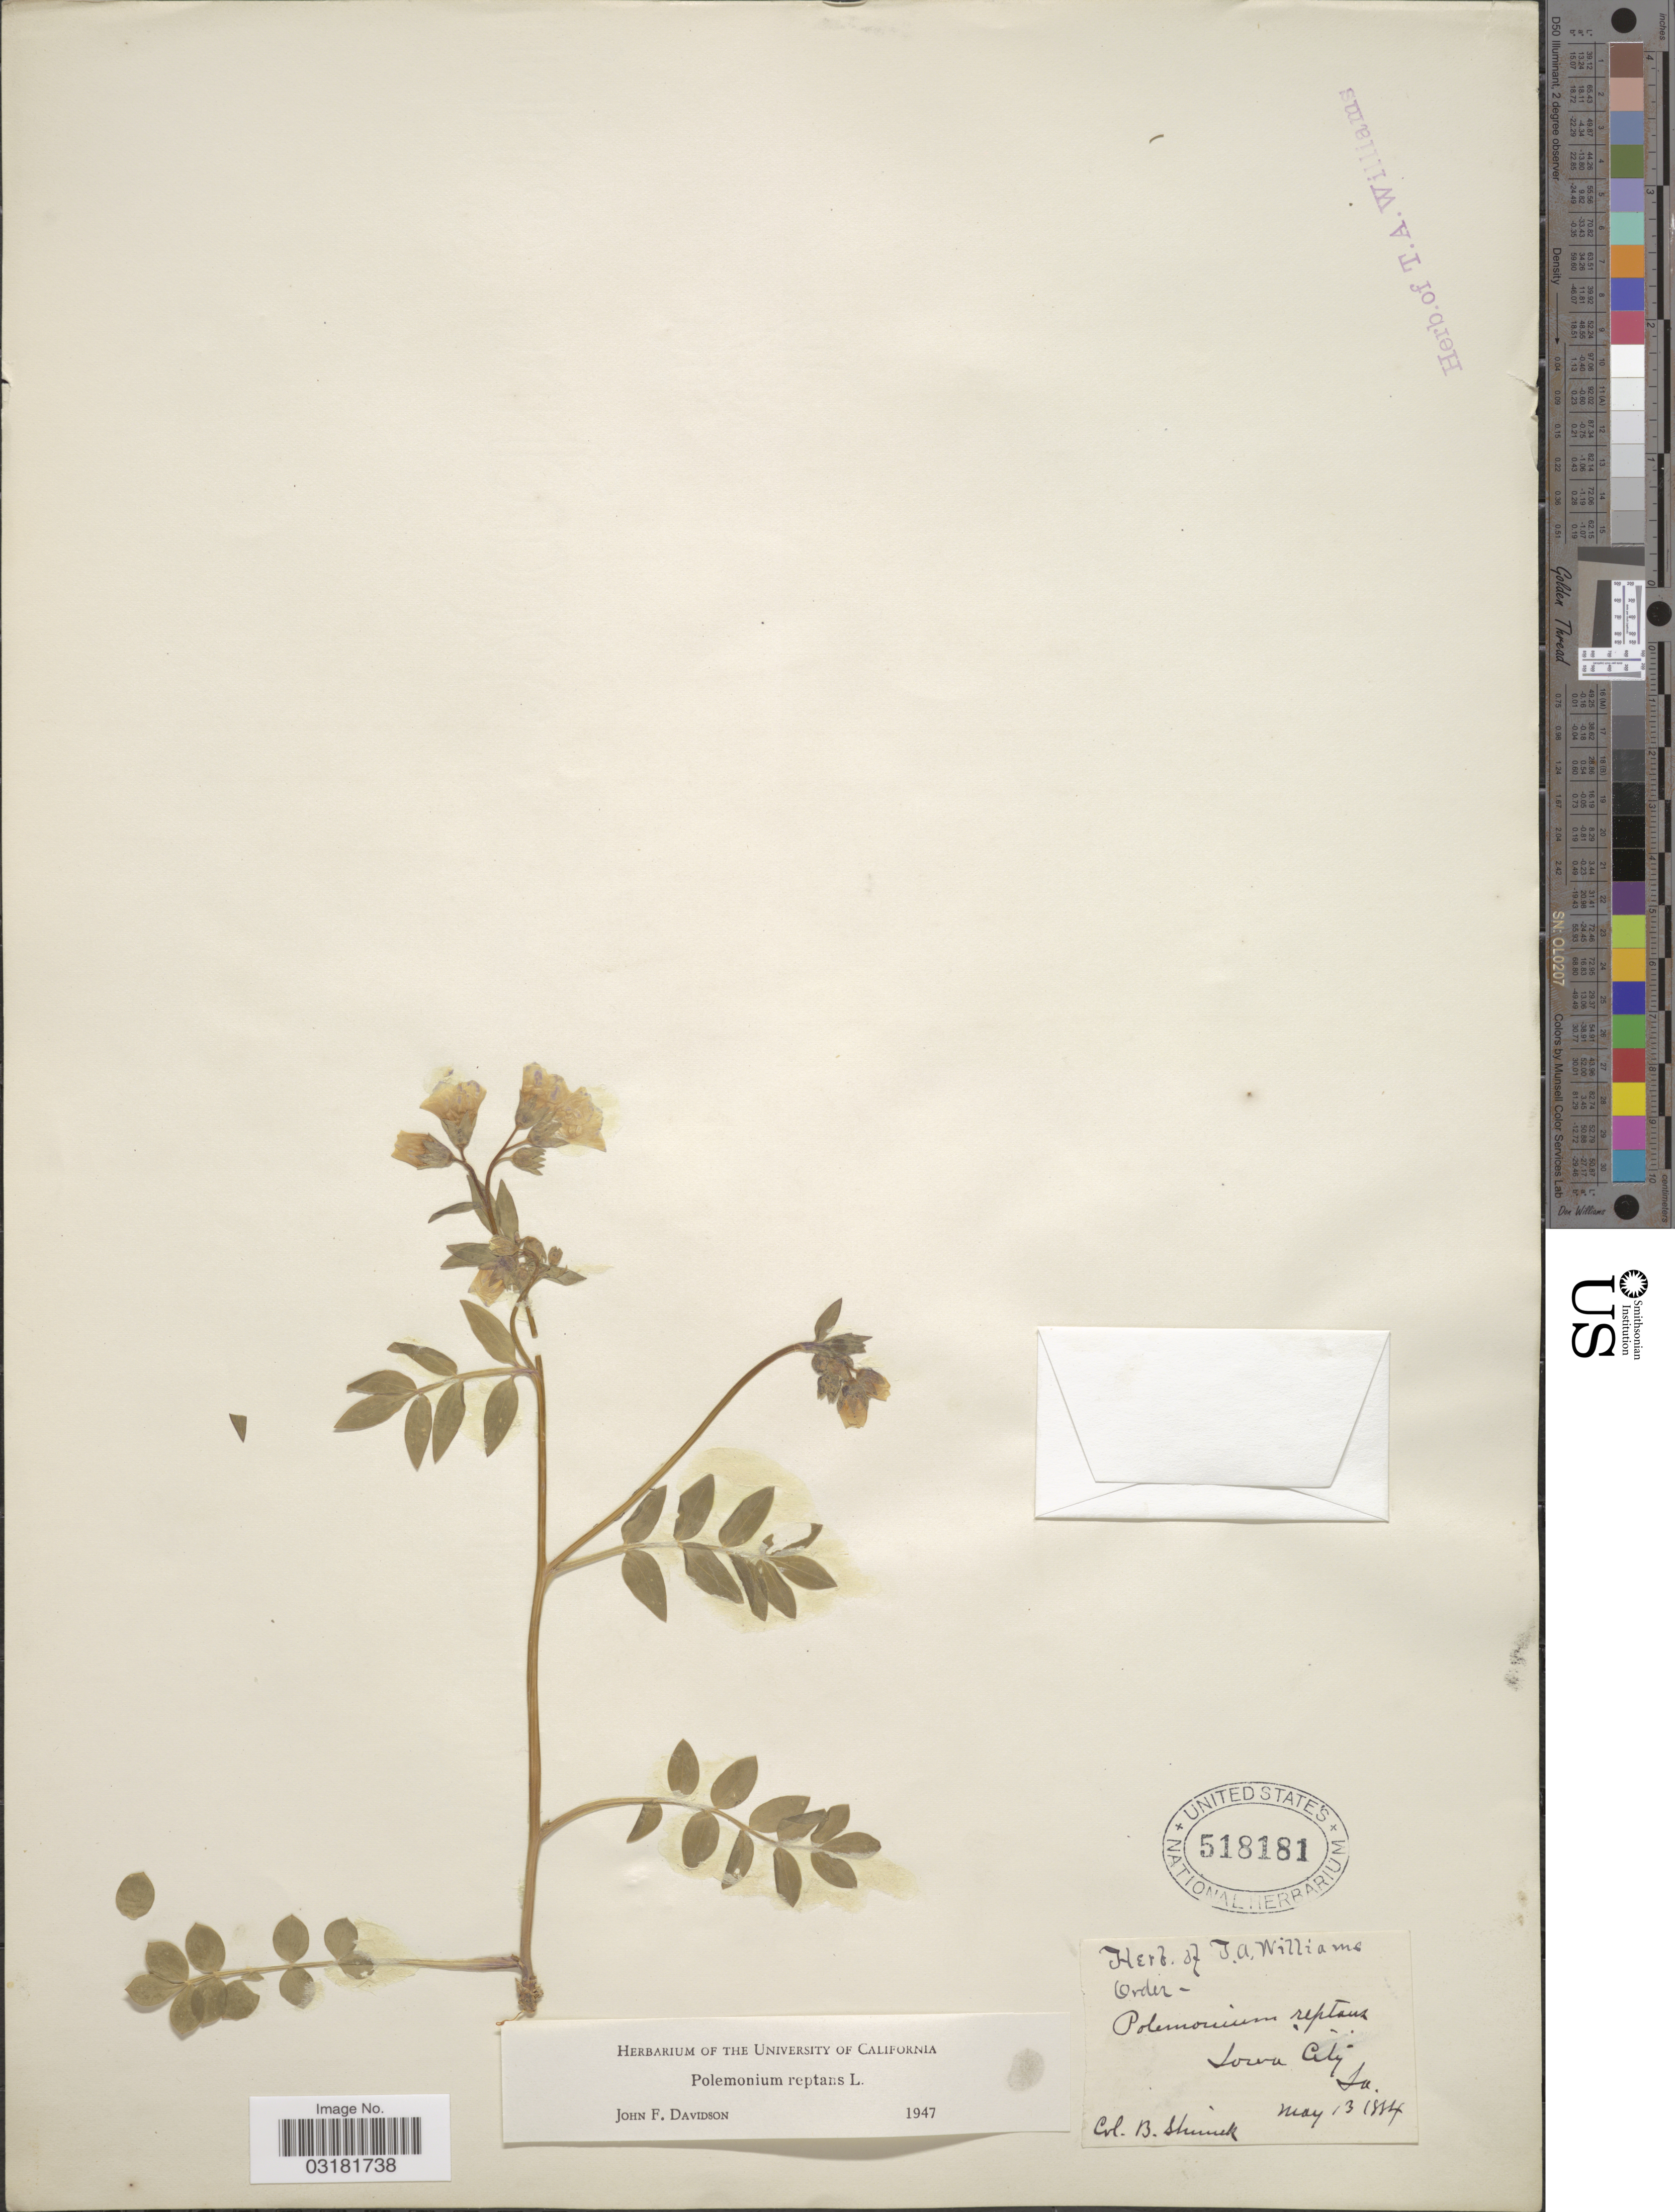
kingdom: Plantae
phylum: Tracheophyta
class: Magnoliopsida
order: Ericales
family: Polemoniaceae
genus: Polemonium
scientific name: Polemonium reptans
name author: L.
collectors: B. Shimek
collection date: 1884-05-13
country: United States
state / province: Iowa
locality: Iowa City.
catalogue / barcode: US 518181